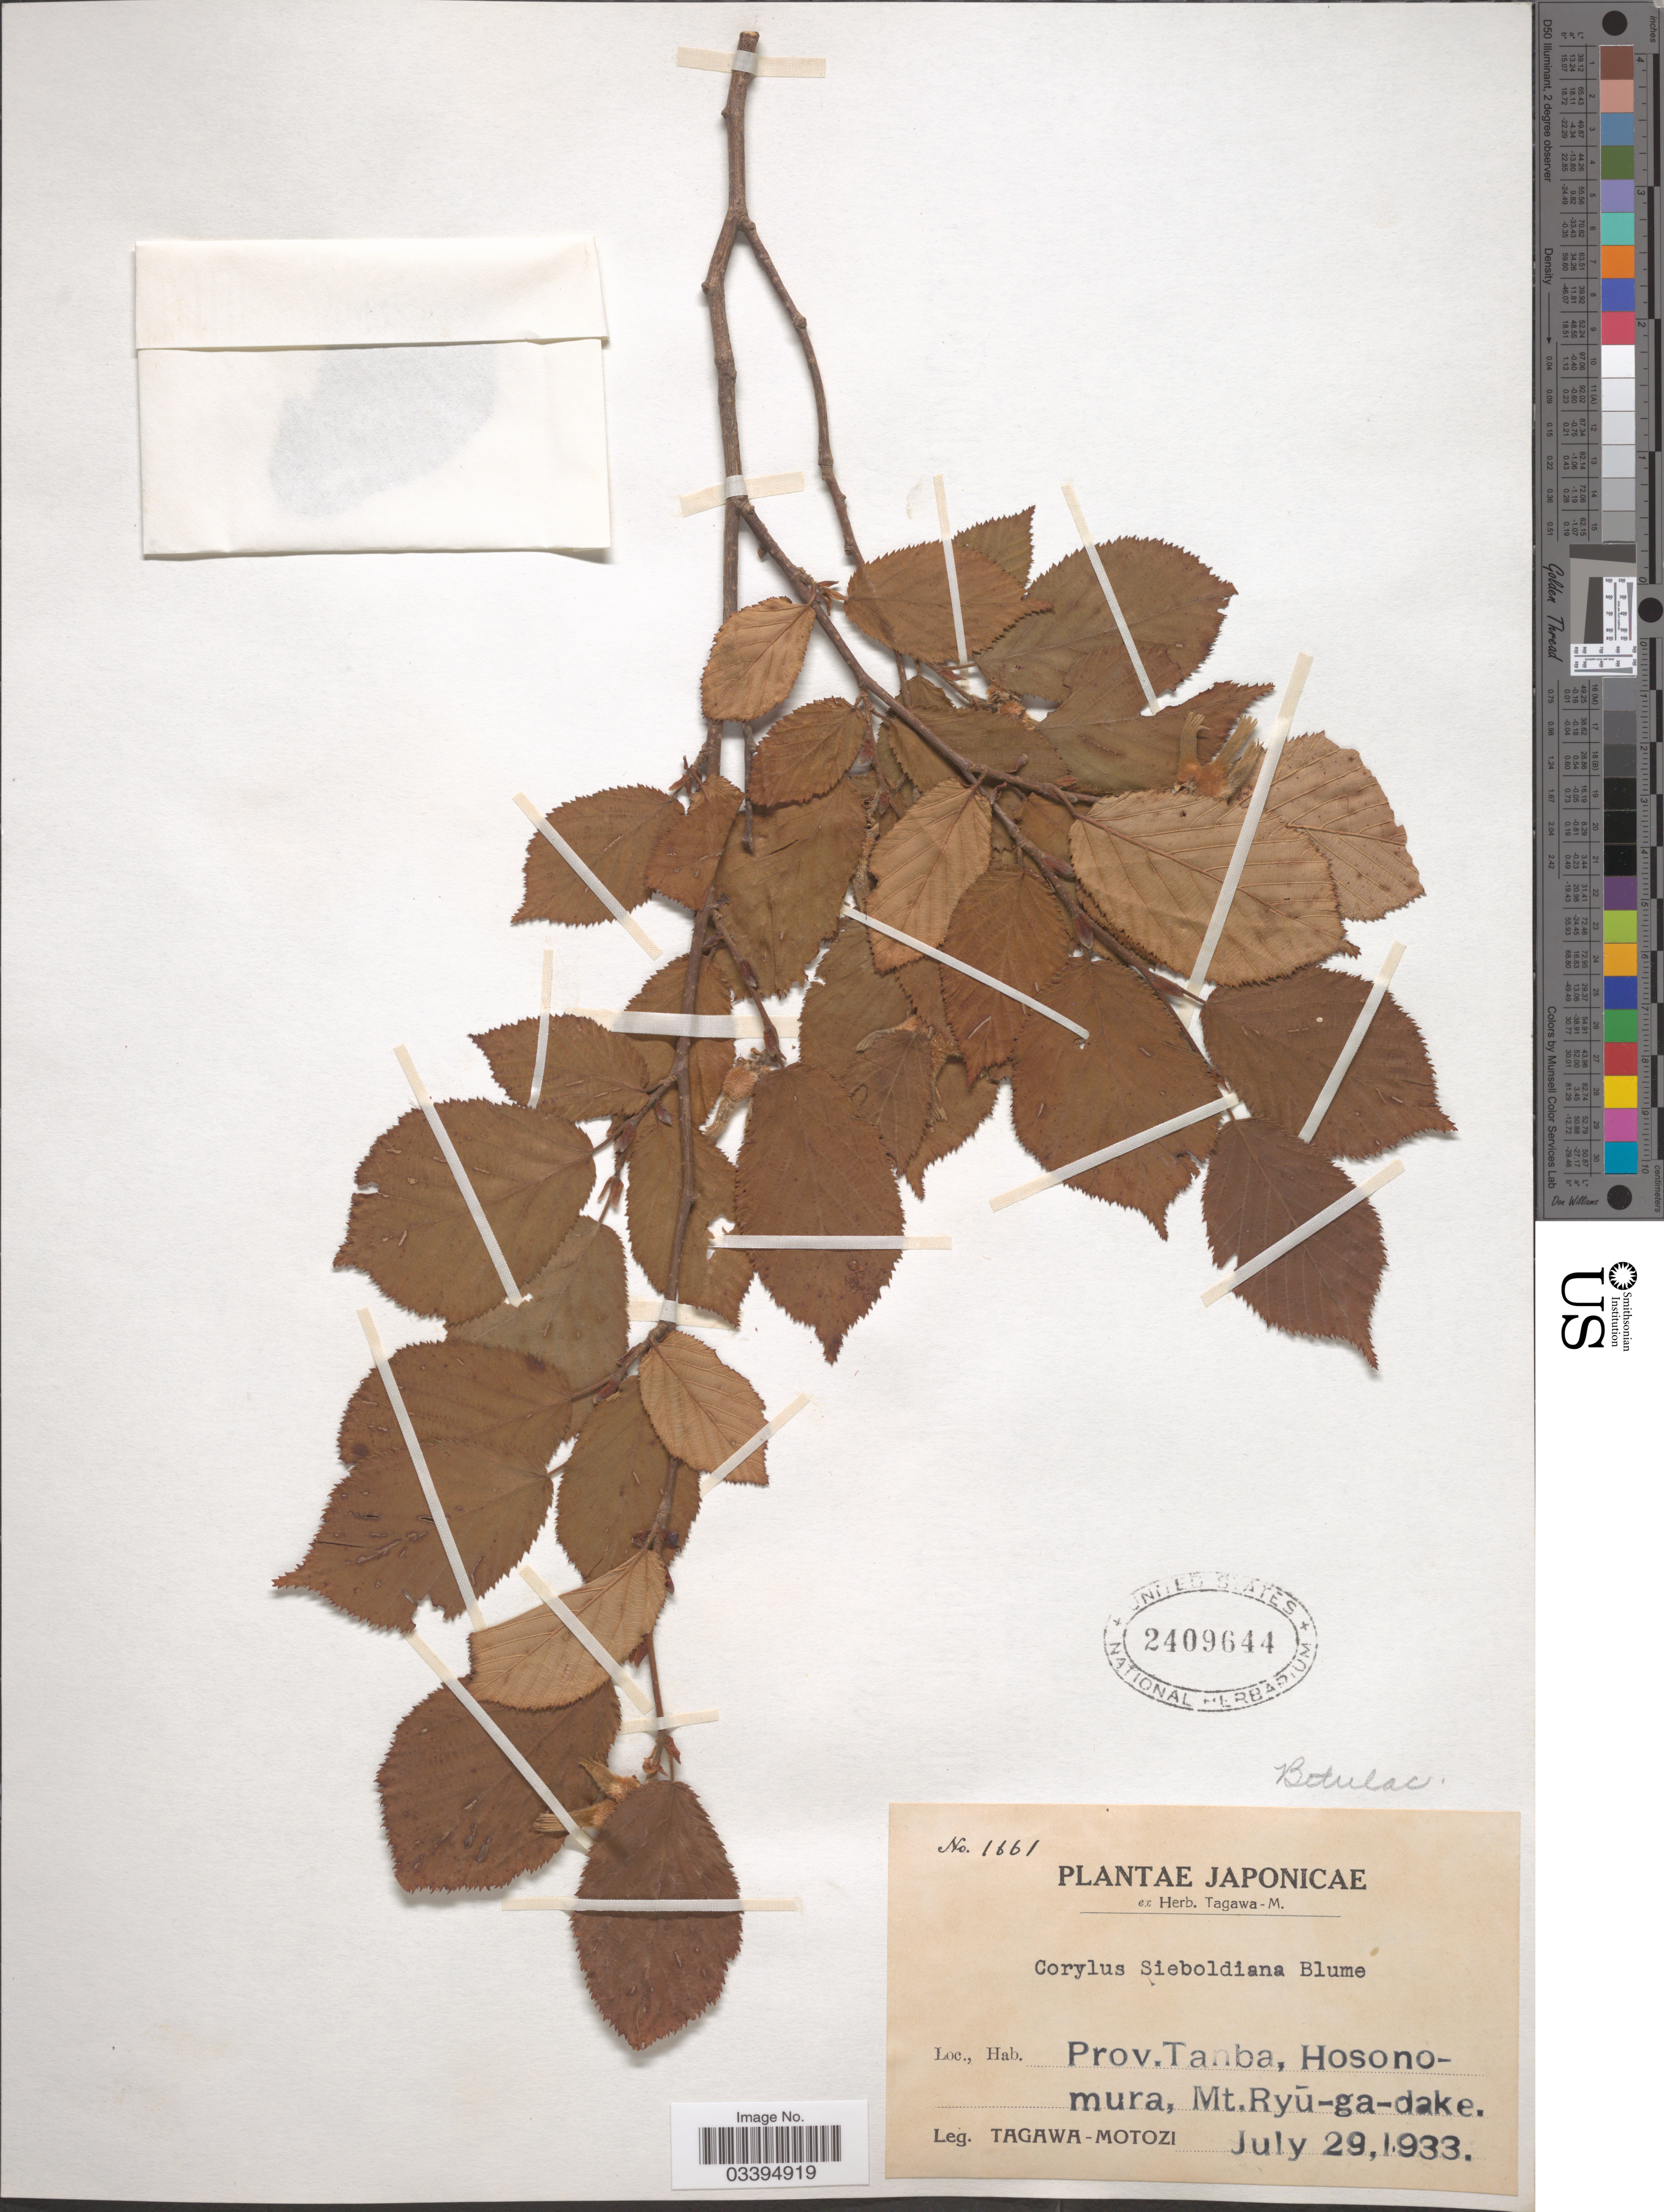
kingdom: Plantae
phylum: Tracheophyta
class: Magnoliopsida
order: Fagales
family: Betulaceae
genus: Corylus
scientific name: Corylus sieboldiana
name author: Blume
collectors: Tagawa-Motozi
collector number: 1661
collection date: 1933-07-29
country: Japan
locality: Prov. Tanba, Hosonomura, Mt. Ryū'-ga-dake.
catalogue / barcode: US 2409644